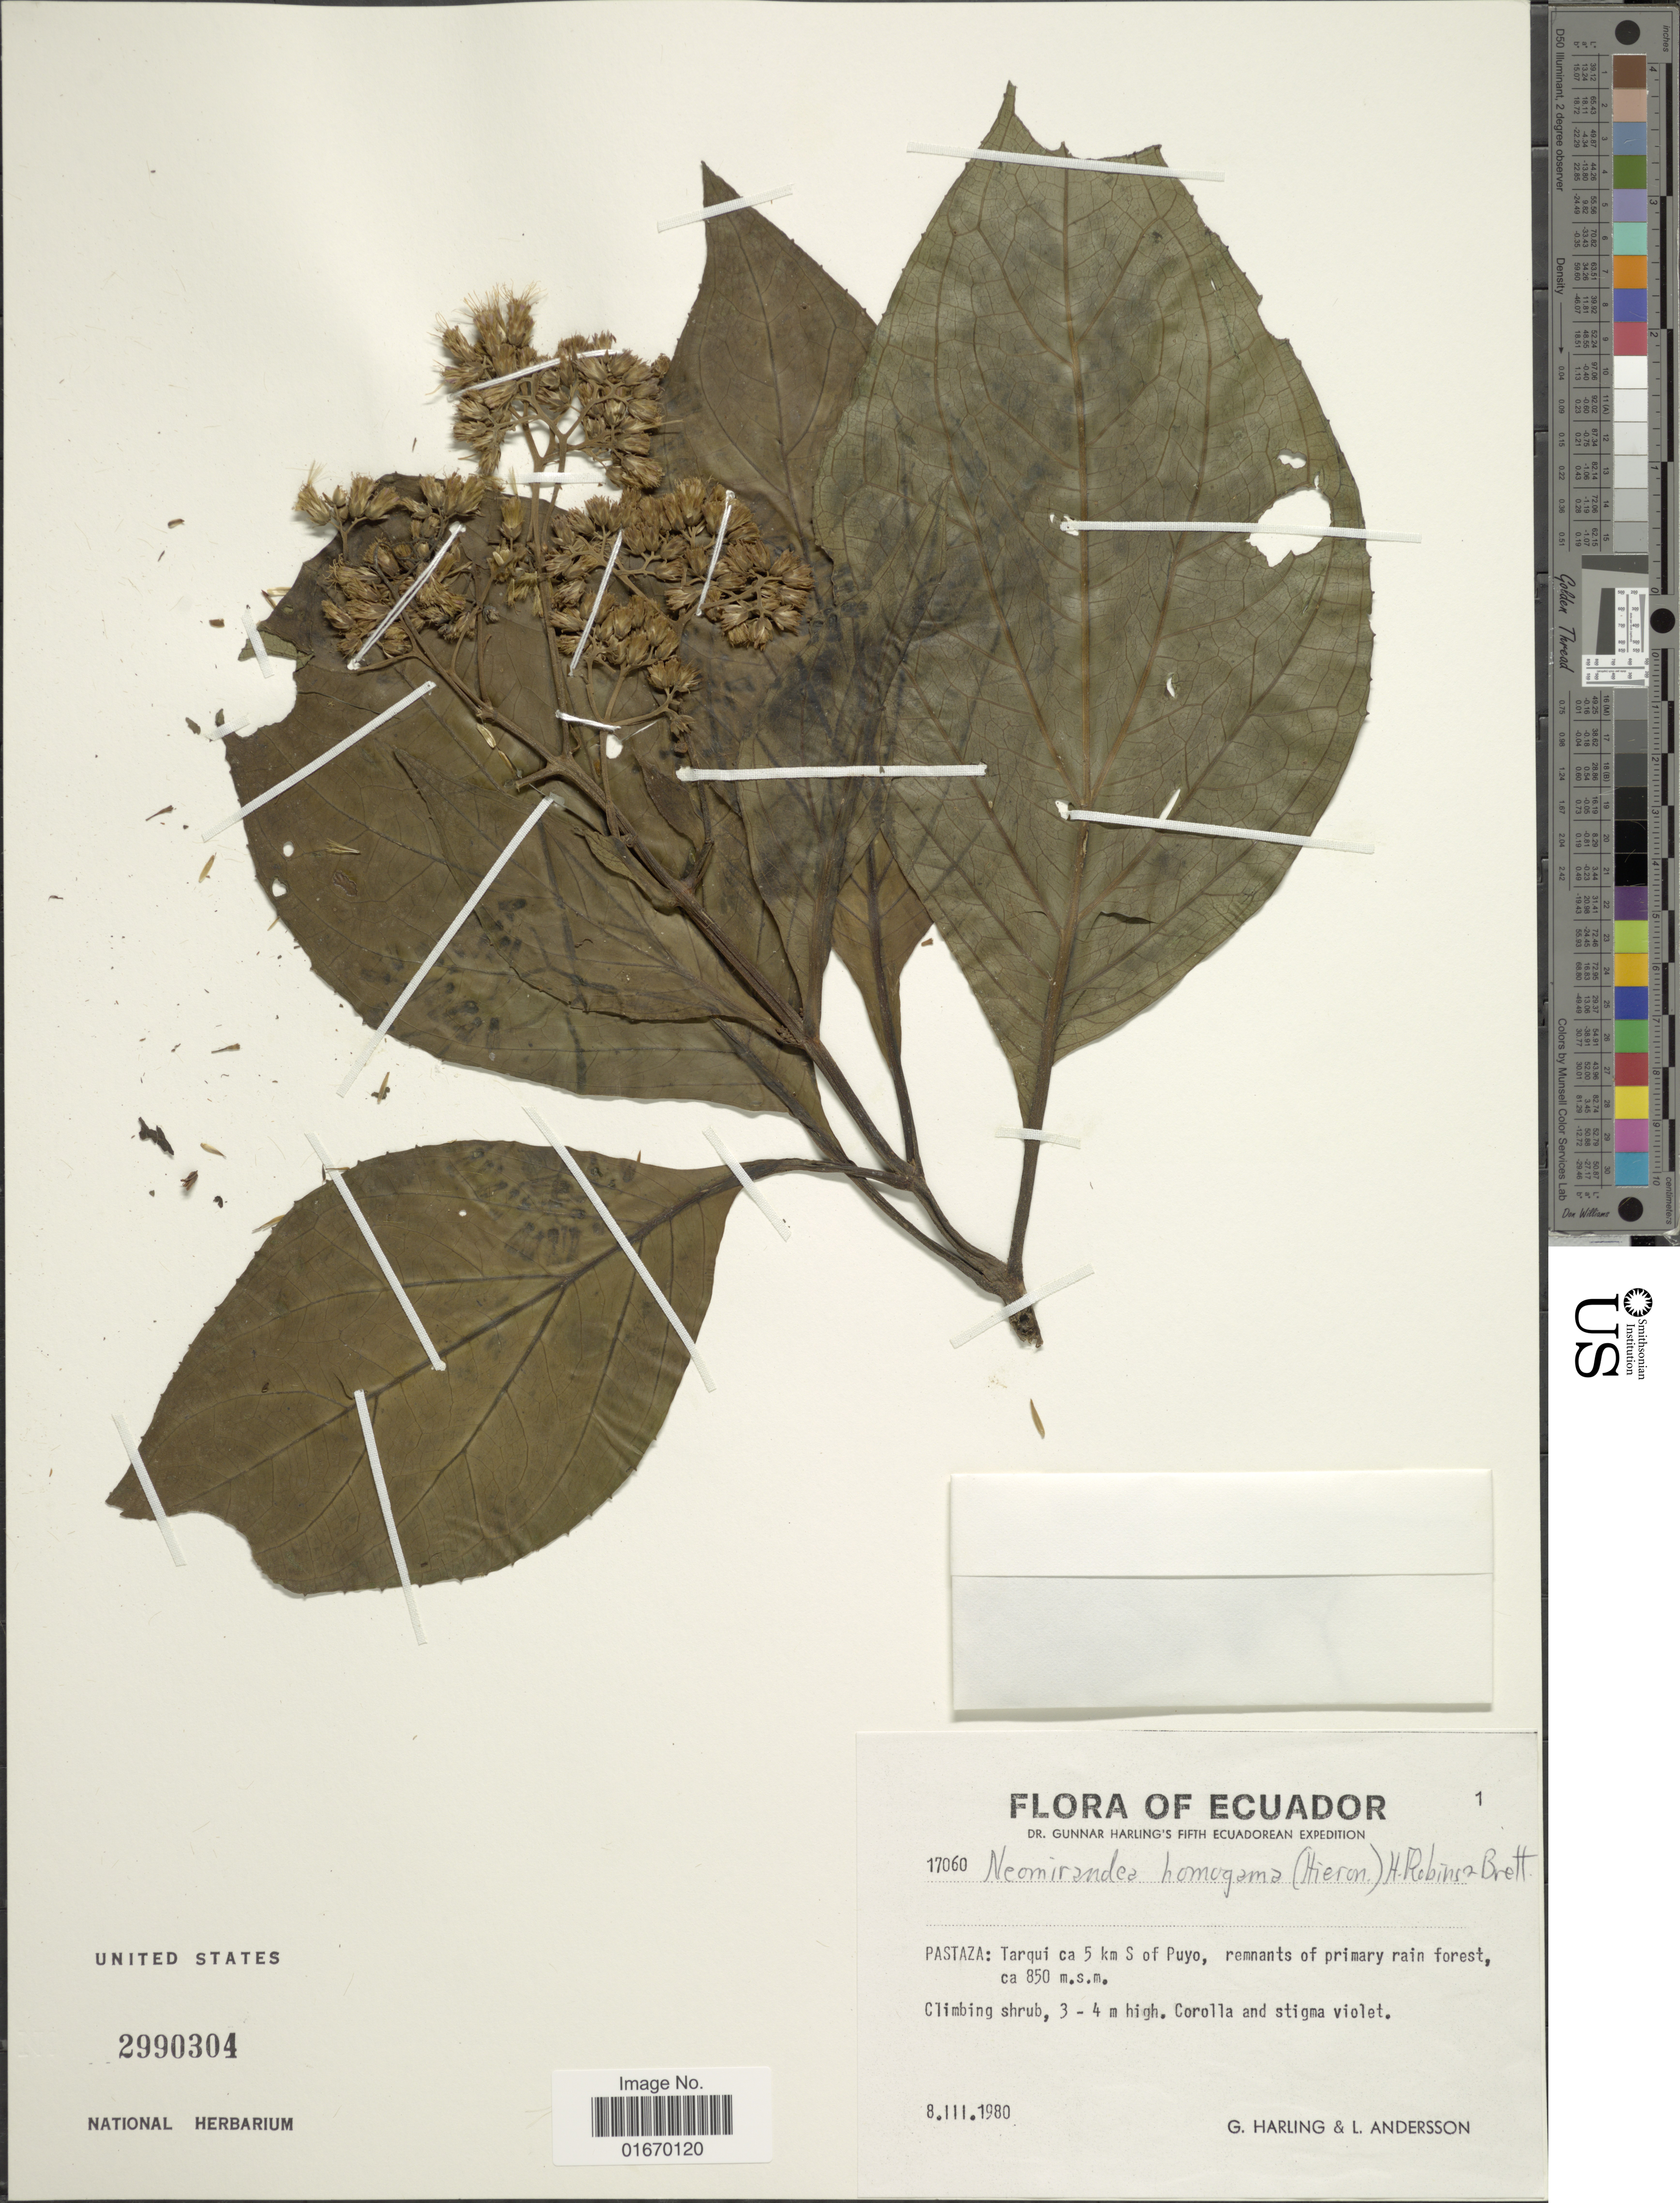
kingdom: Plantae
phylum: Tracheophyta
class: Magnoliopsida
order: Asterales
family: Asteraceae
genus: Neomirandea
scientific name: Neomirandea homogama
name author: (Hieron.) H. Rob.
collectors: G. Harling & L. Andersson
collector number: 17060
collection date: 1980-03-08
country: Ecuador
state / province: Pastaza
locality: Tarqui ca 5 km S of Puyo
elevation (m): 850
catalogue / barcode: US 2990304